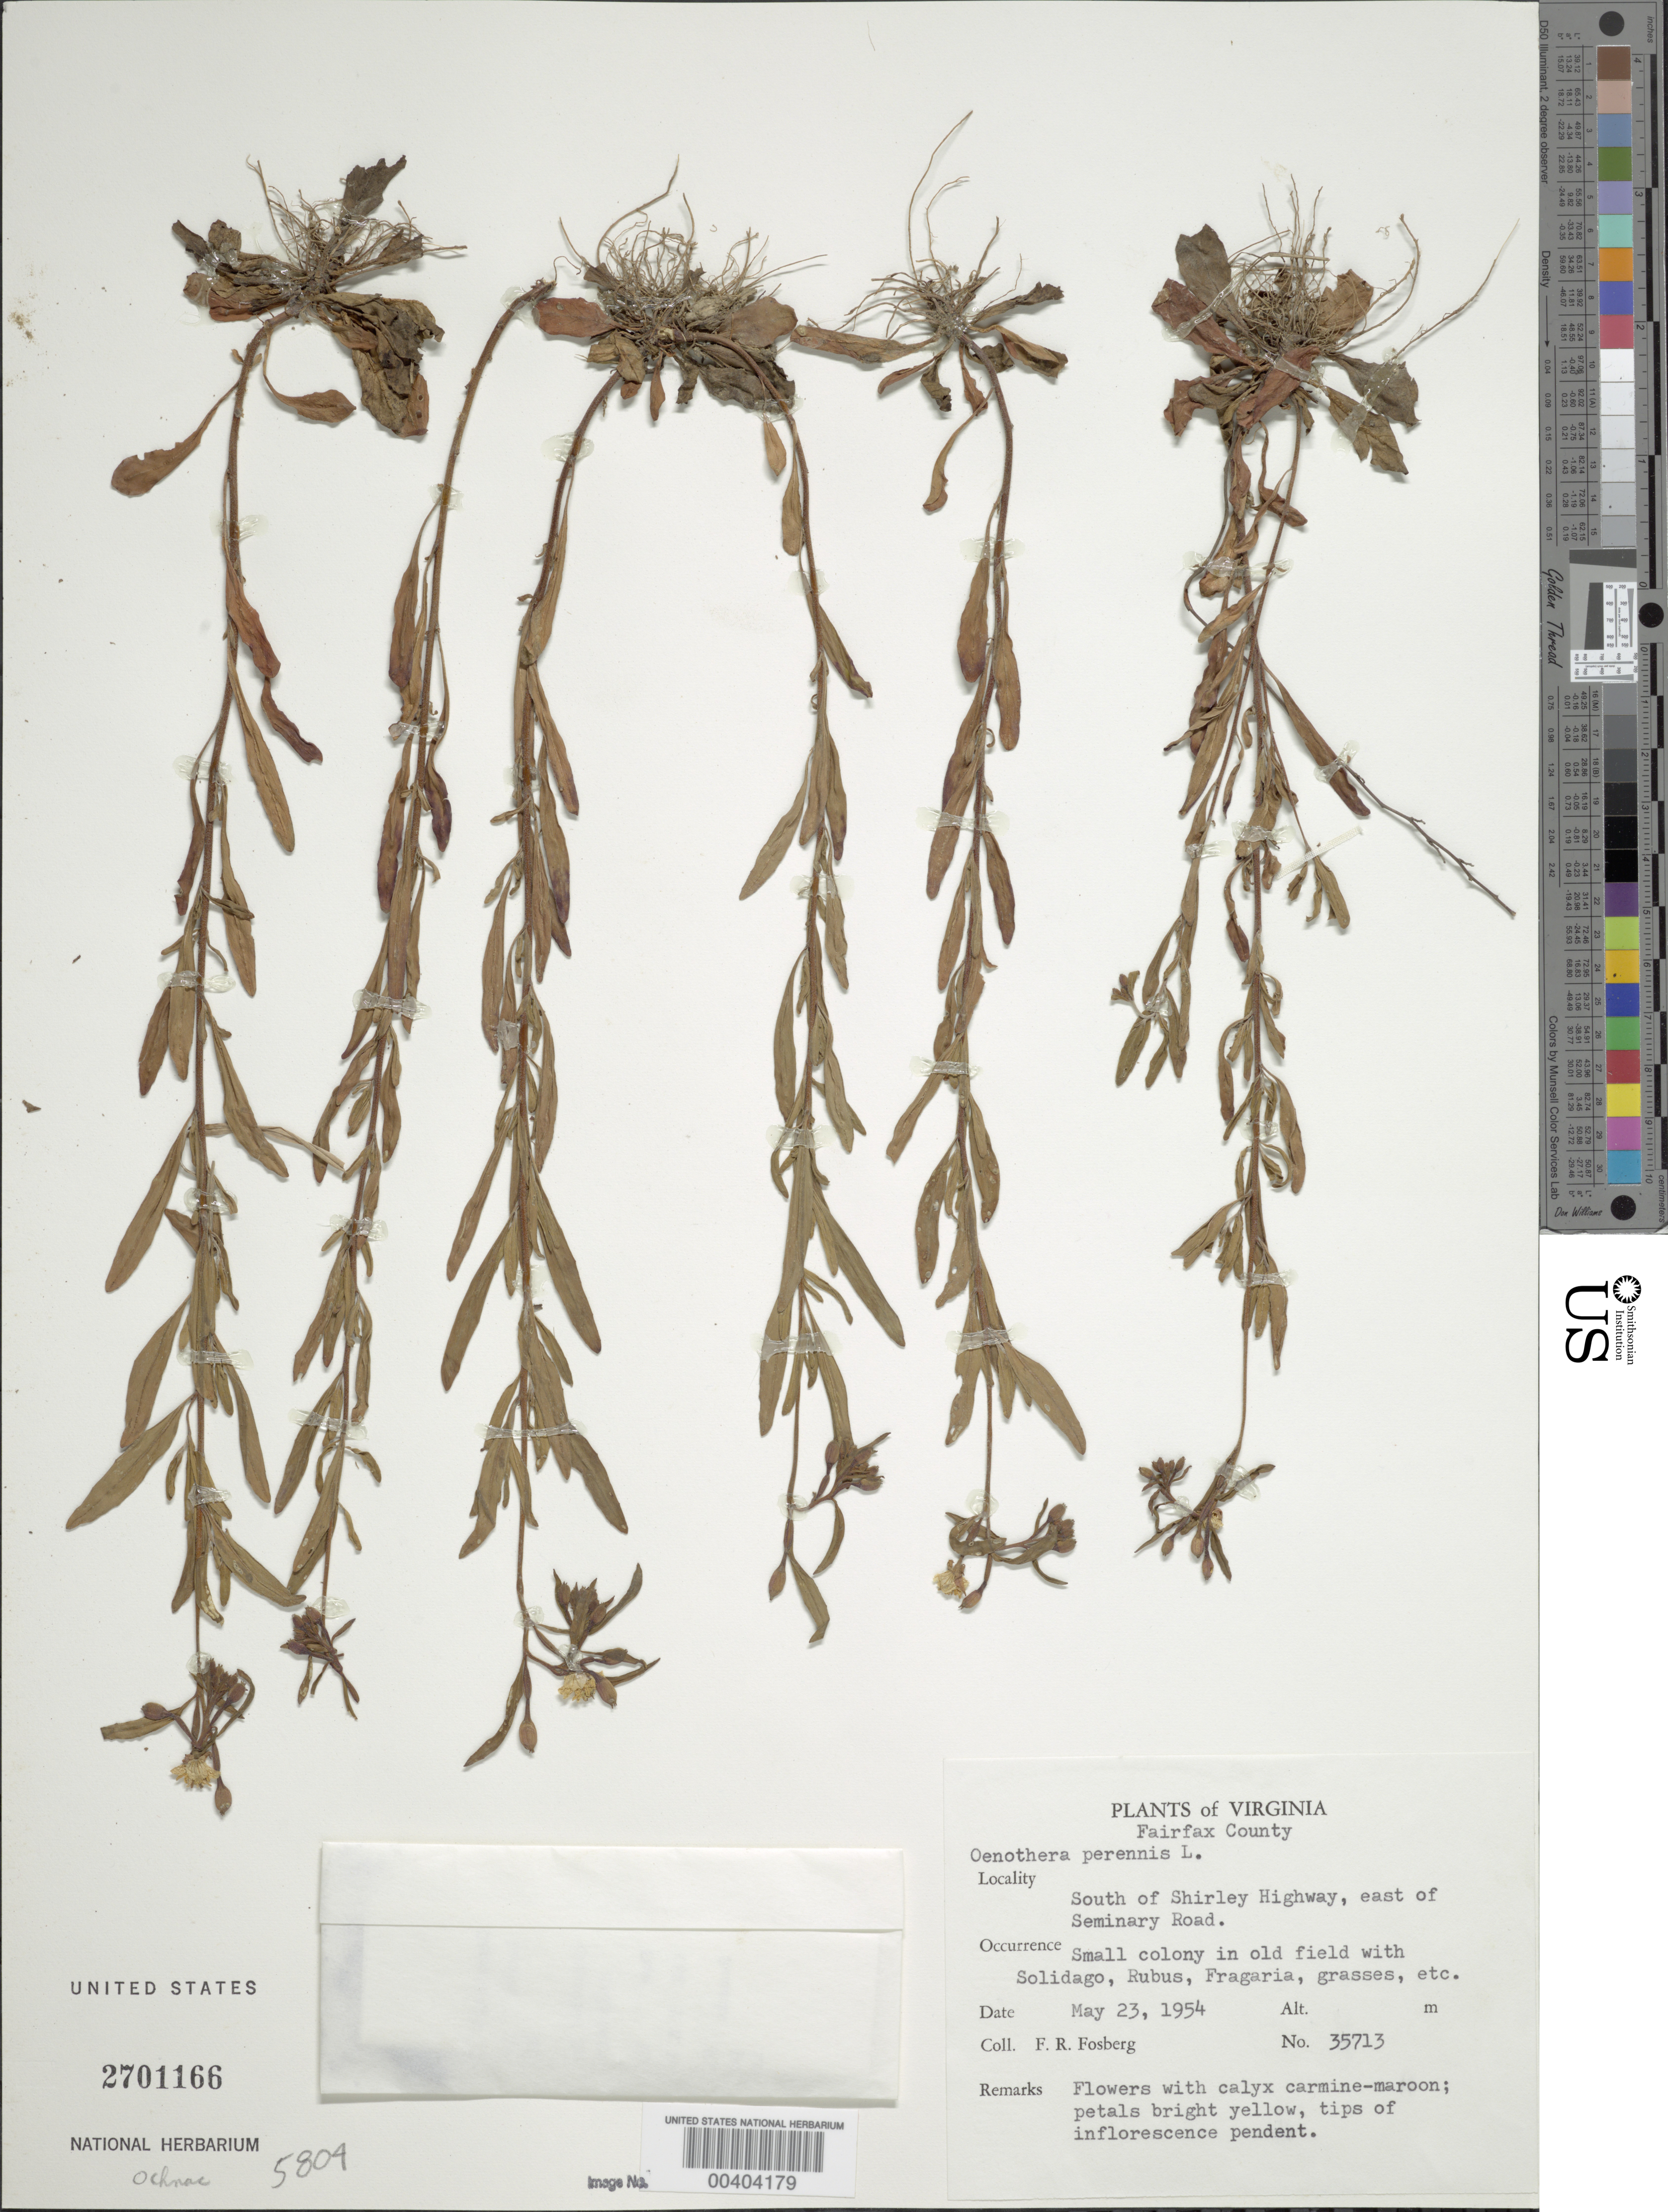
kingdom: Plantae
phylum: Tracheophyta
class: Magnoliopsida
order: Myrtales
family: Onagraceae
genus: Oenothera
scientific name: Oenothera perennis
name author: L.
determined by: Straley, G. B.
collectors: F. R. Fosberg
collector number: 35713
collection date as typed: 23 May 1954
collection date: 1954-05-23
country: United States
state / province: Virginia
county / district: Fairfax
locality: S of Shirley Hwy, E of Seminary road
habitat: Old field with solidago, rubus, frageria, grasses, etc.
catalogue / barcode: US 2701166